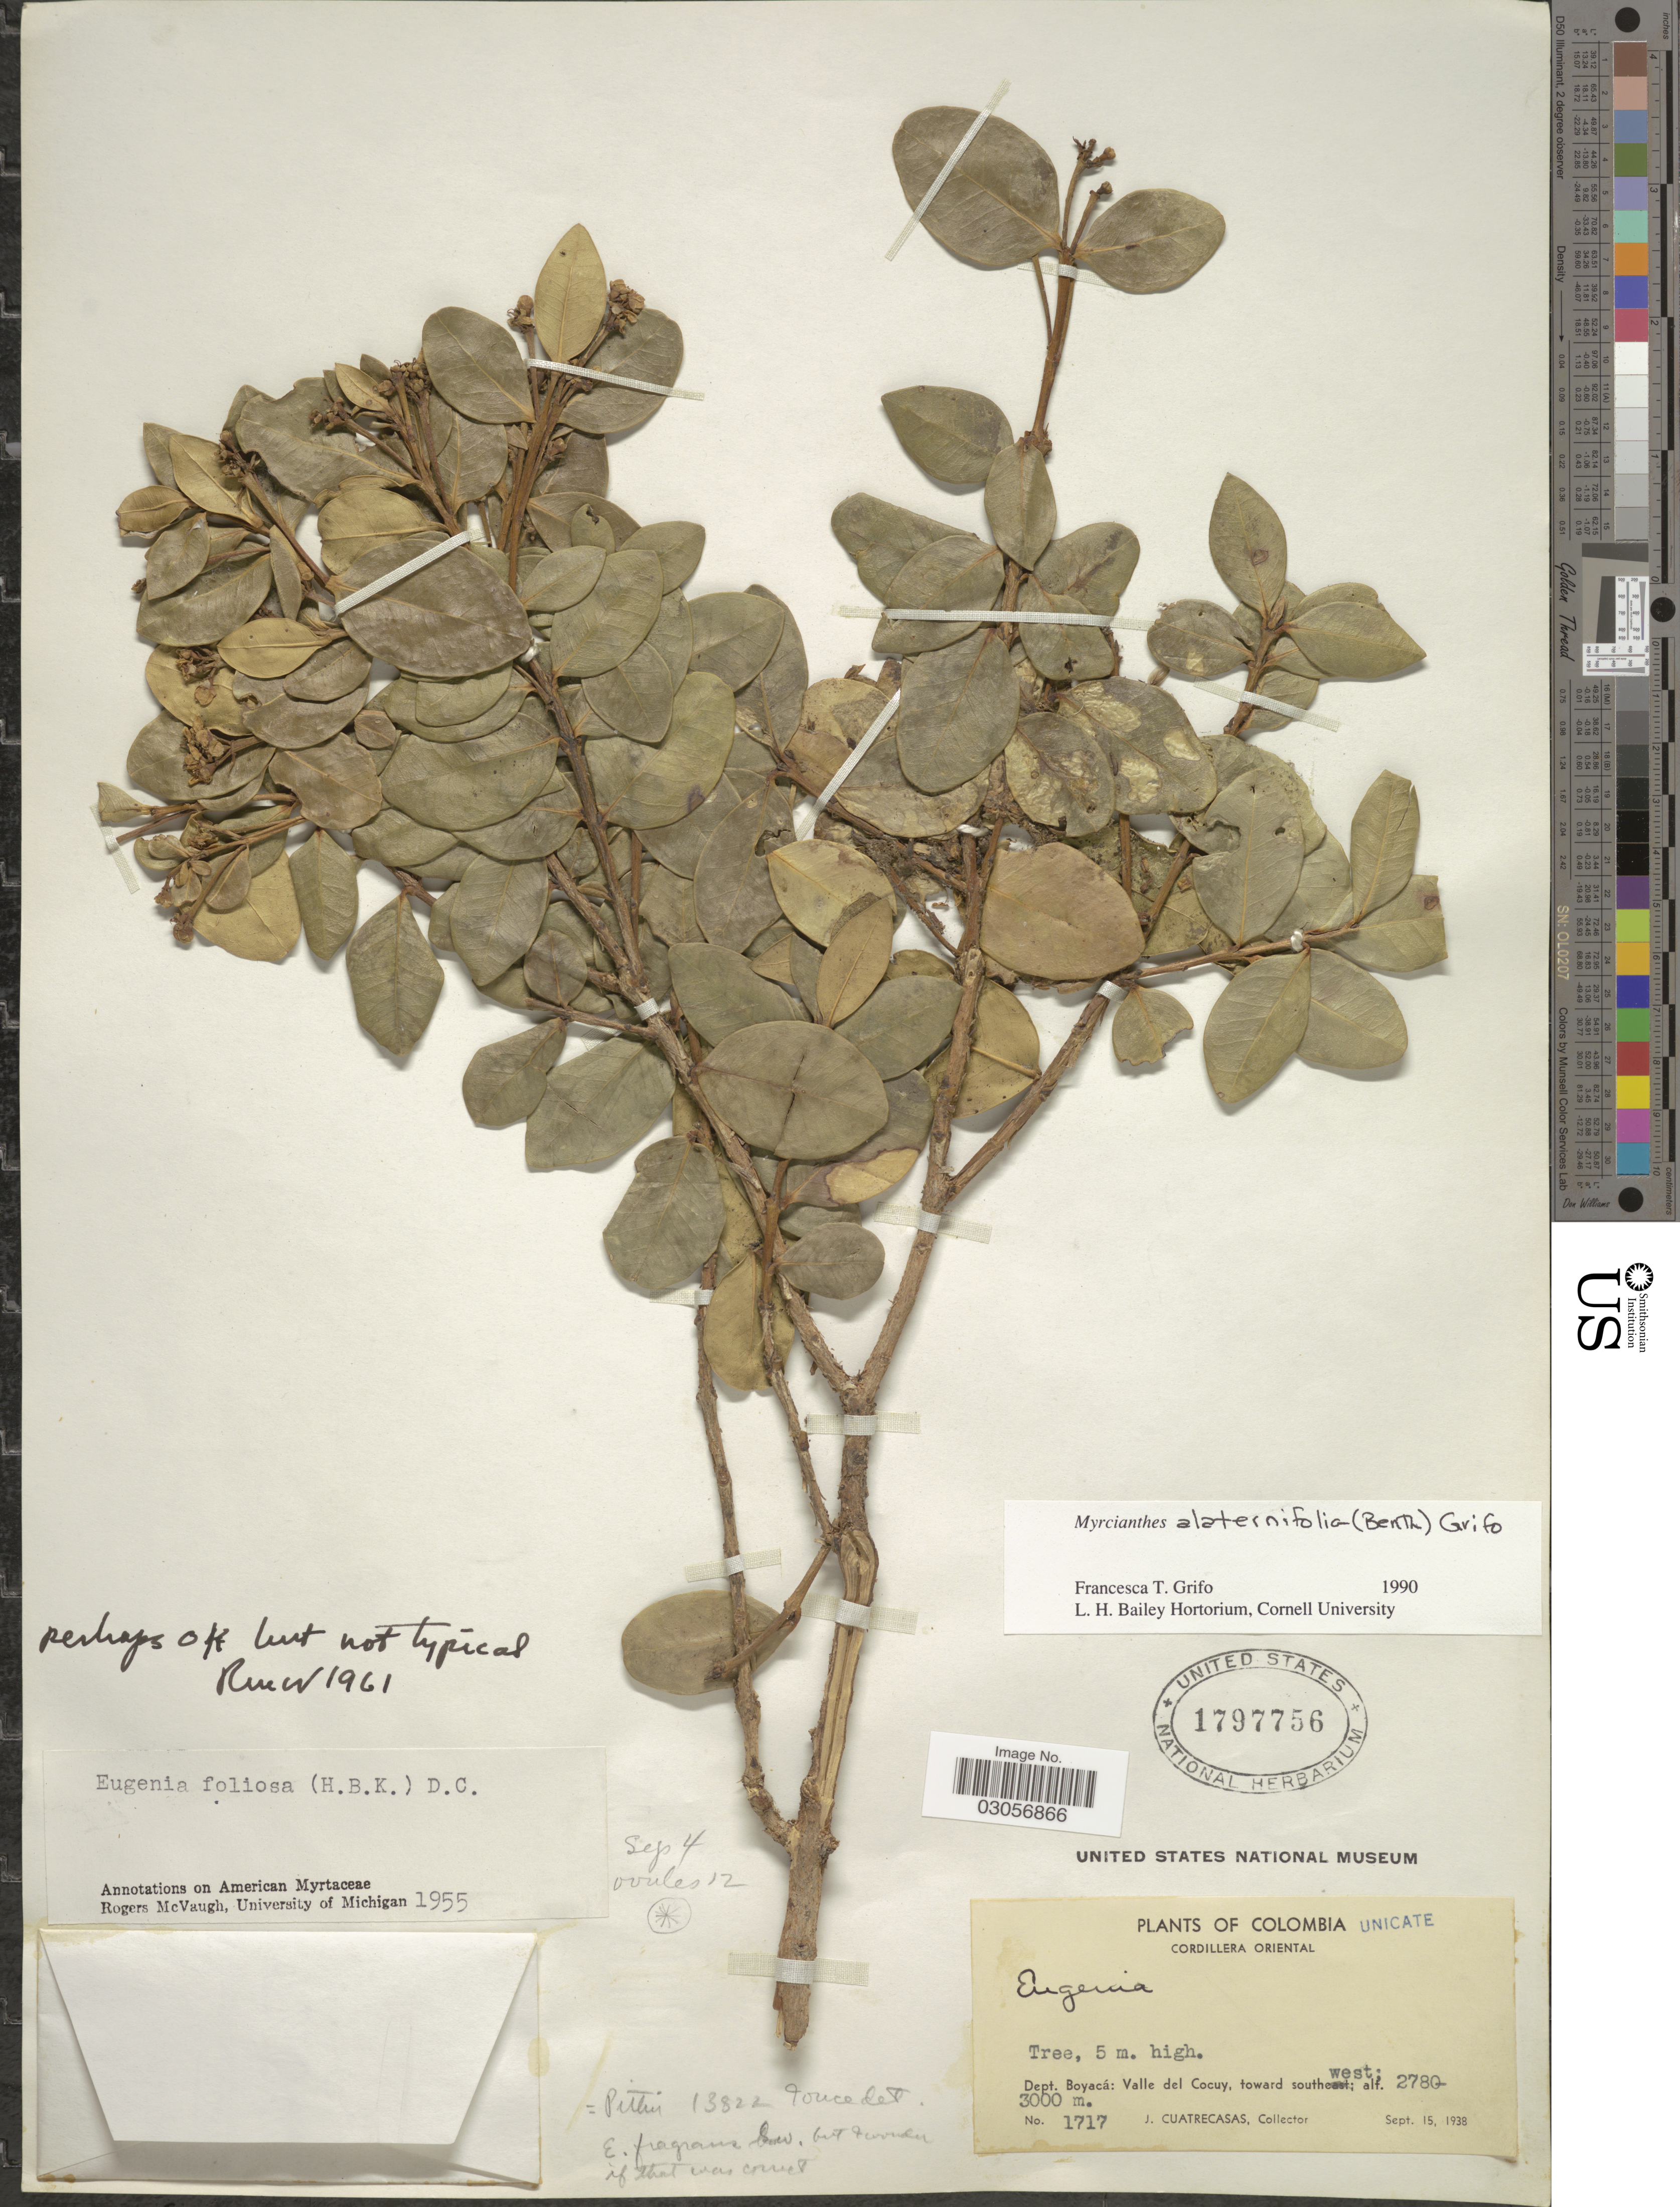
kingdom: Plantae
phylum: Tracheophyta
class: Magnoliopsida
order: Myrtales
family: Myrtaceae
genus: Myrcianthes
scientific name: Myrcianthes alaternifolia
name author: Grifo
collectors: J. Cuatrecasas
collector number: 1717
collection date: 1938-09-15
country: Colombia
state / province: Boyacá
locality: Cordillera Oriental, Dept. Boyacá: Valle del Cocuy, toward southwest.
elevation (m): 2780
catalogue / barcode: US 1797756